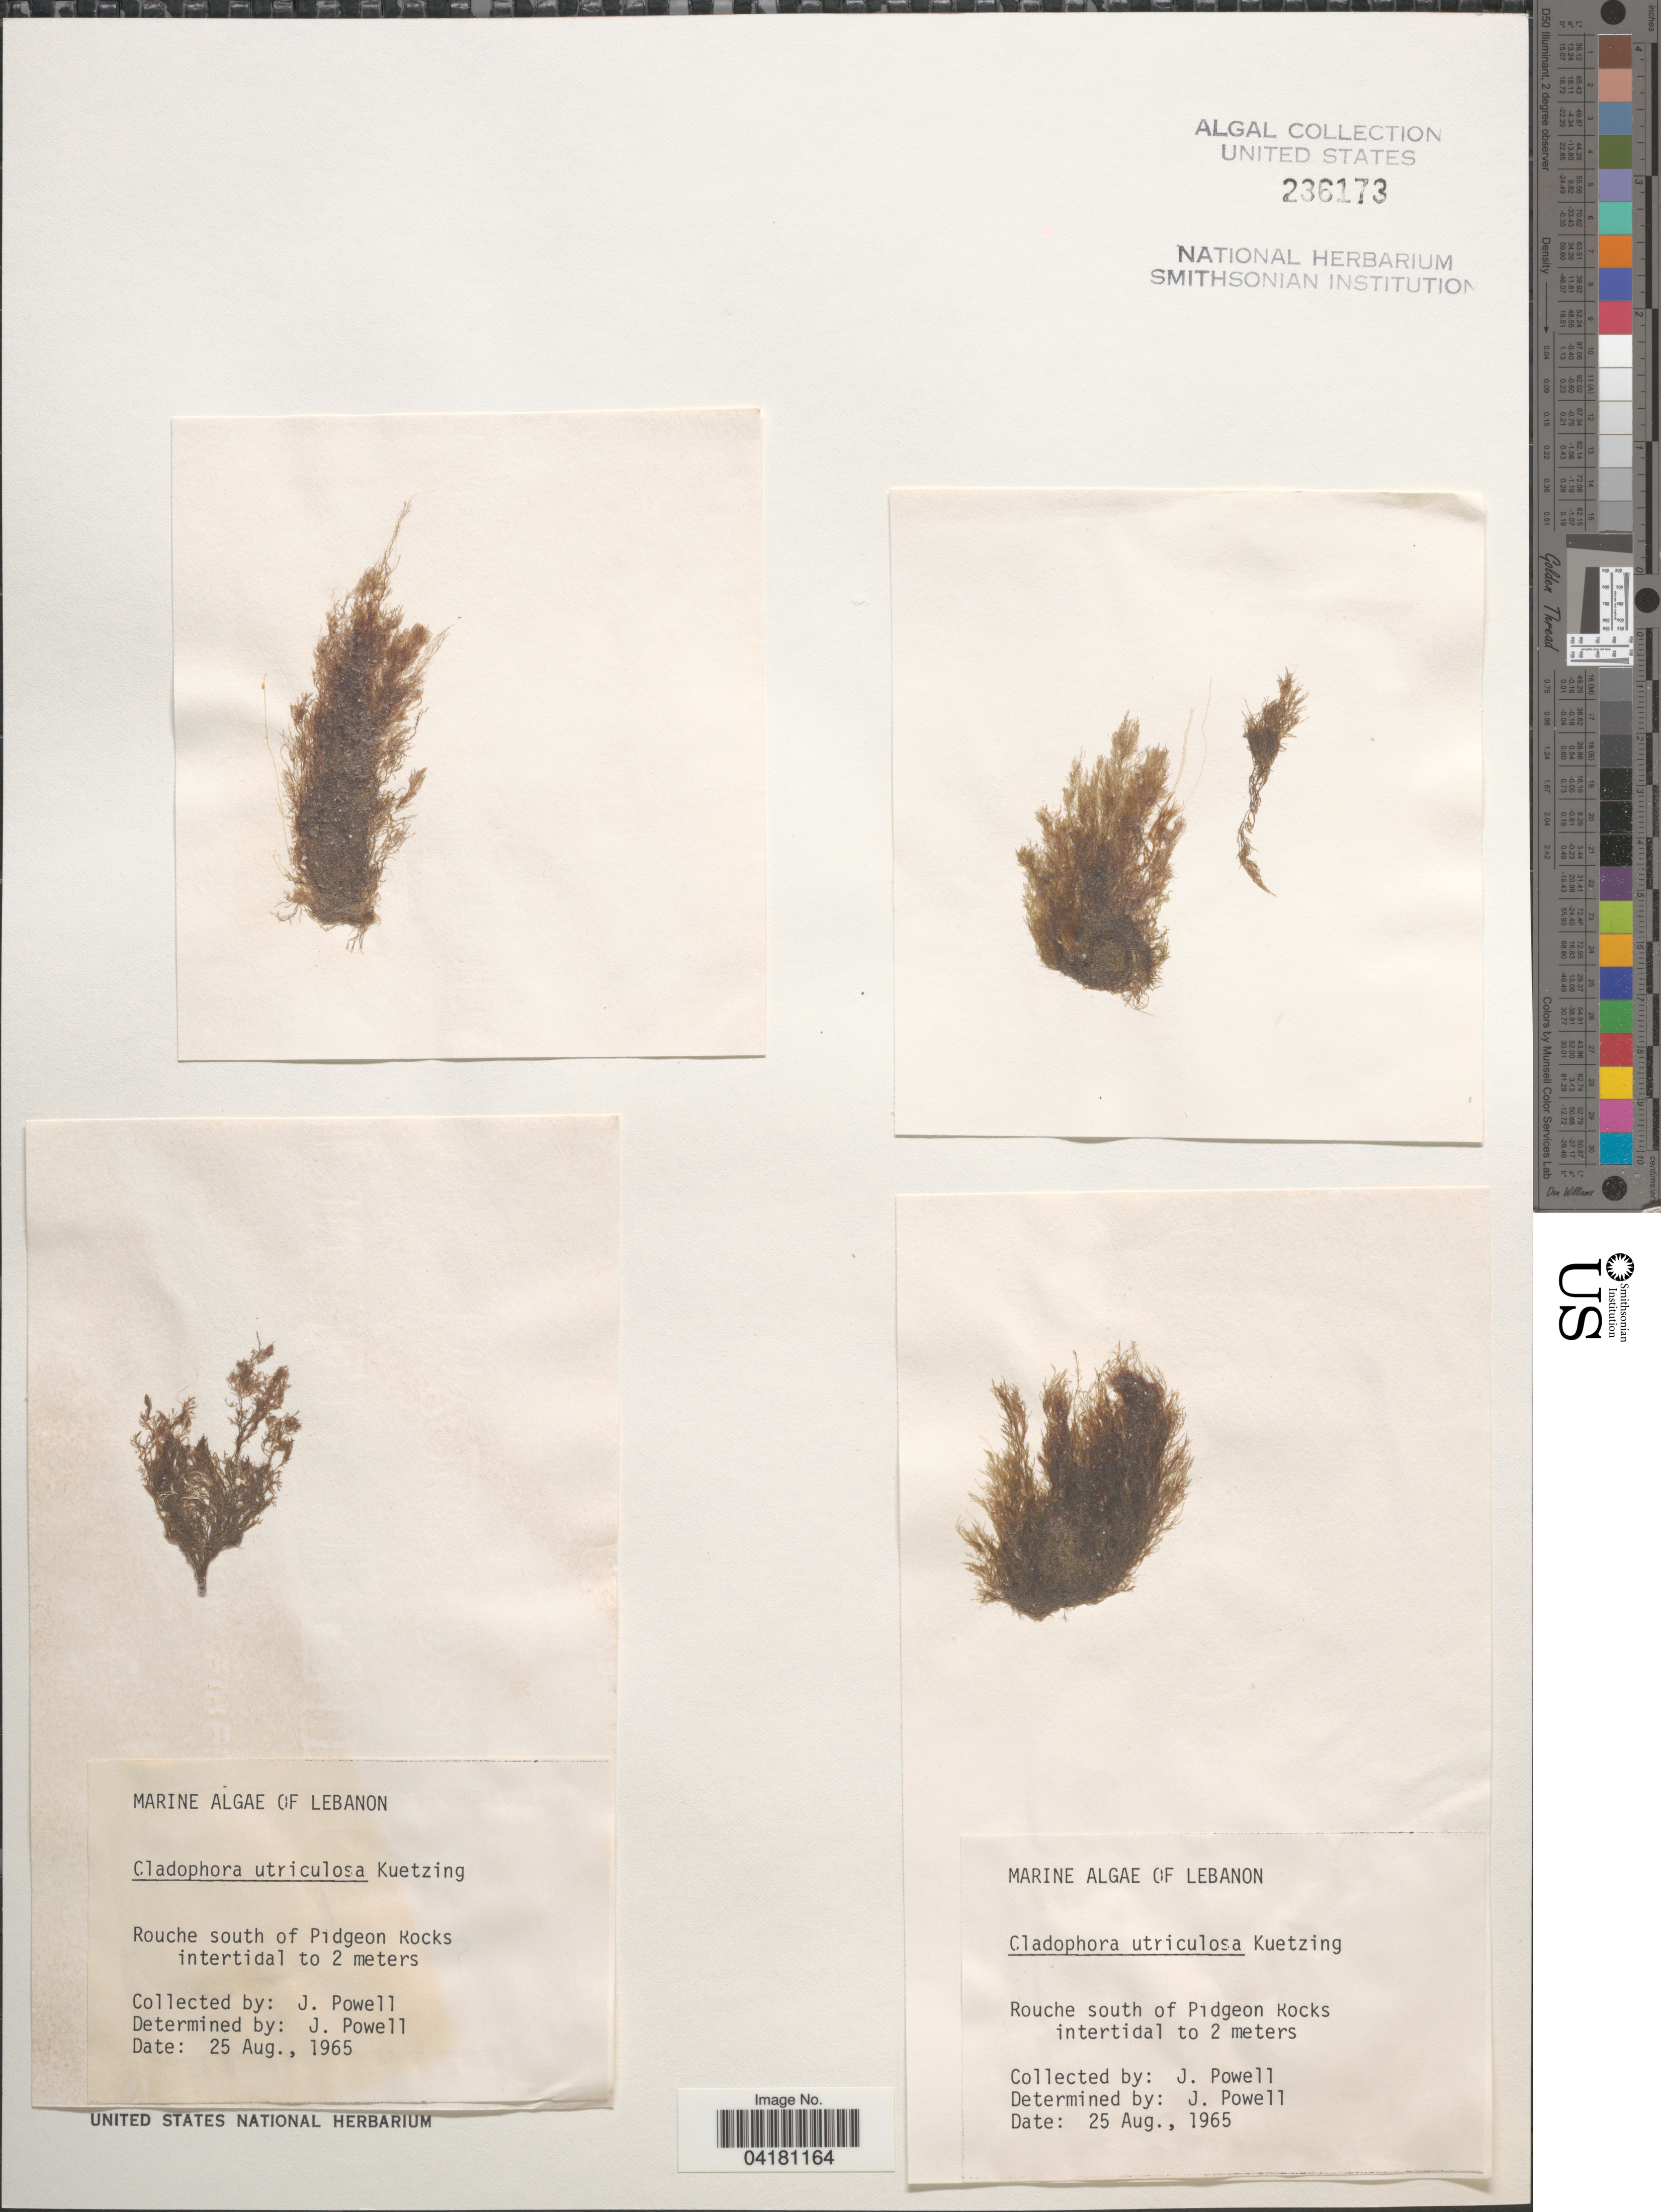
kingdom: Plantae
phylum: Chlorophyta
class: Ulvophyceae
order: Cladophorales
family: Cladophoraceae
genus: Cladophora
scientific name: Cladophora lehmanniana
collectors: J. Powell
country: Lebanon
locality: Rouche south of Pidgeon Rocks intertidal to 2 meters.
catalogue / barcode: US 236173